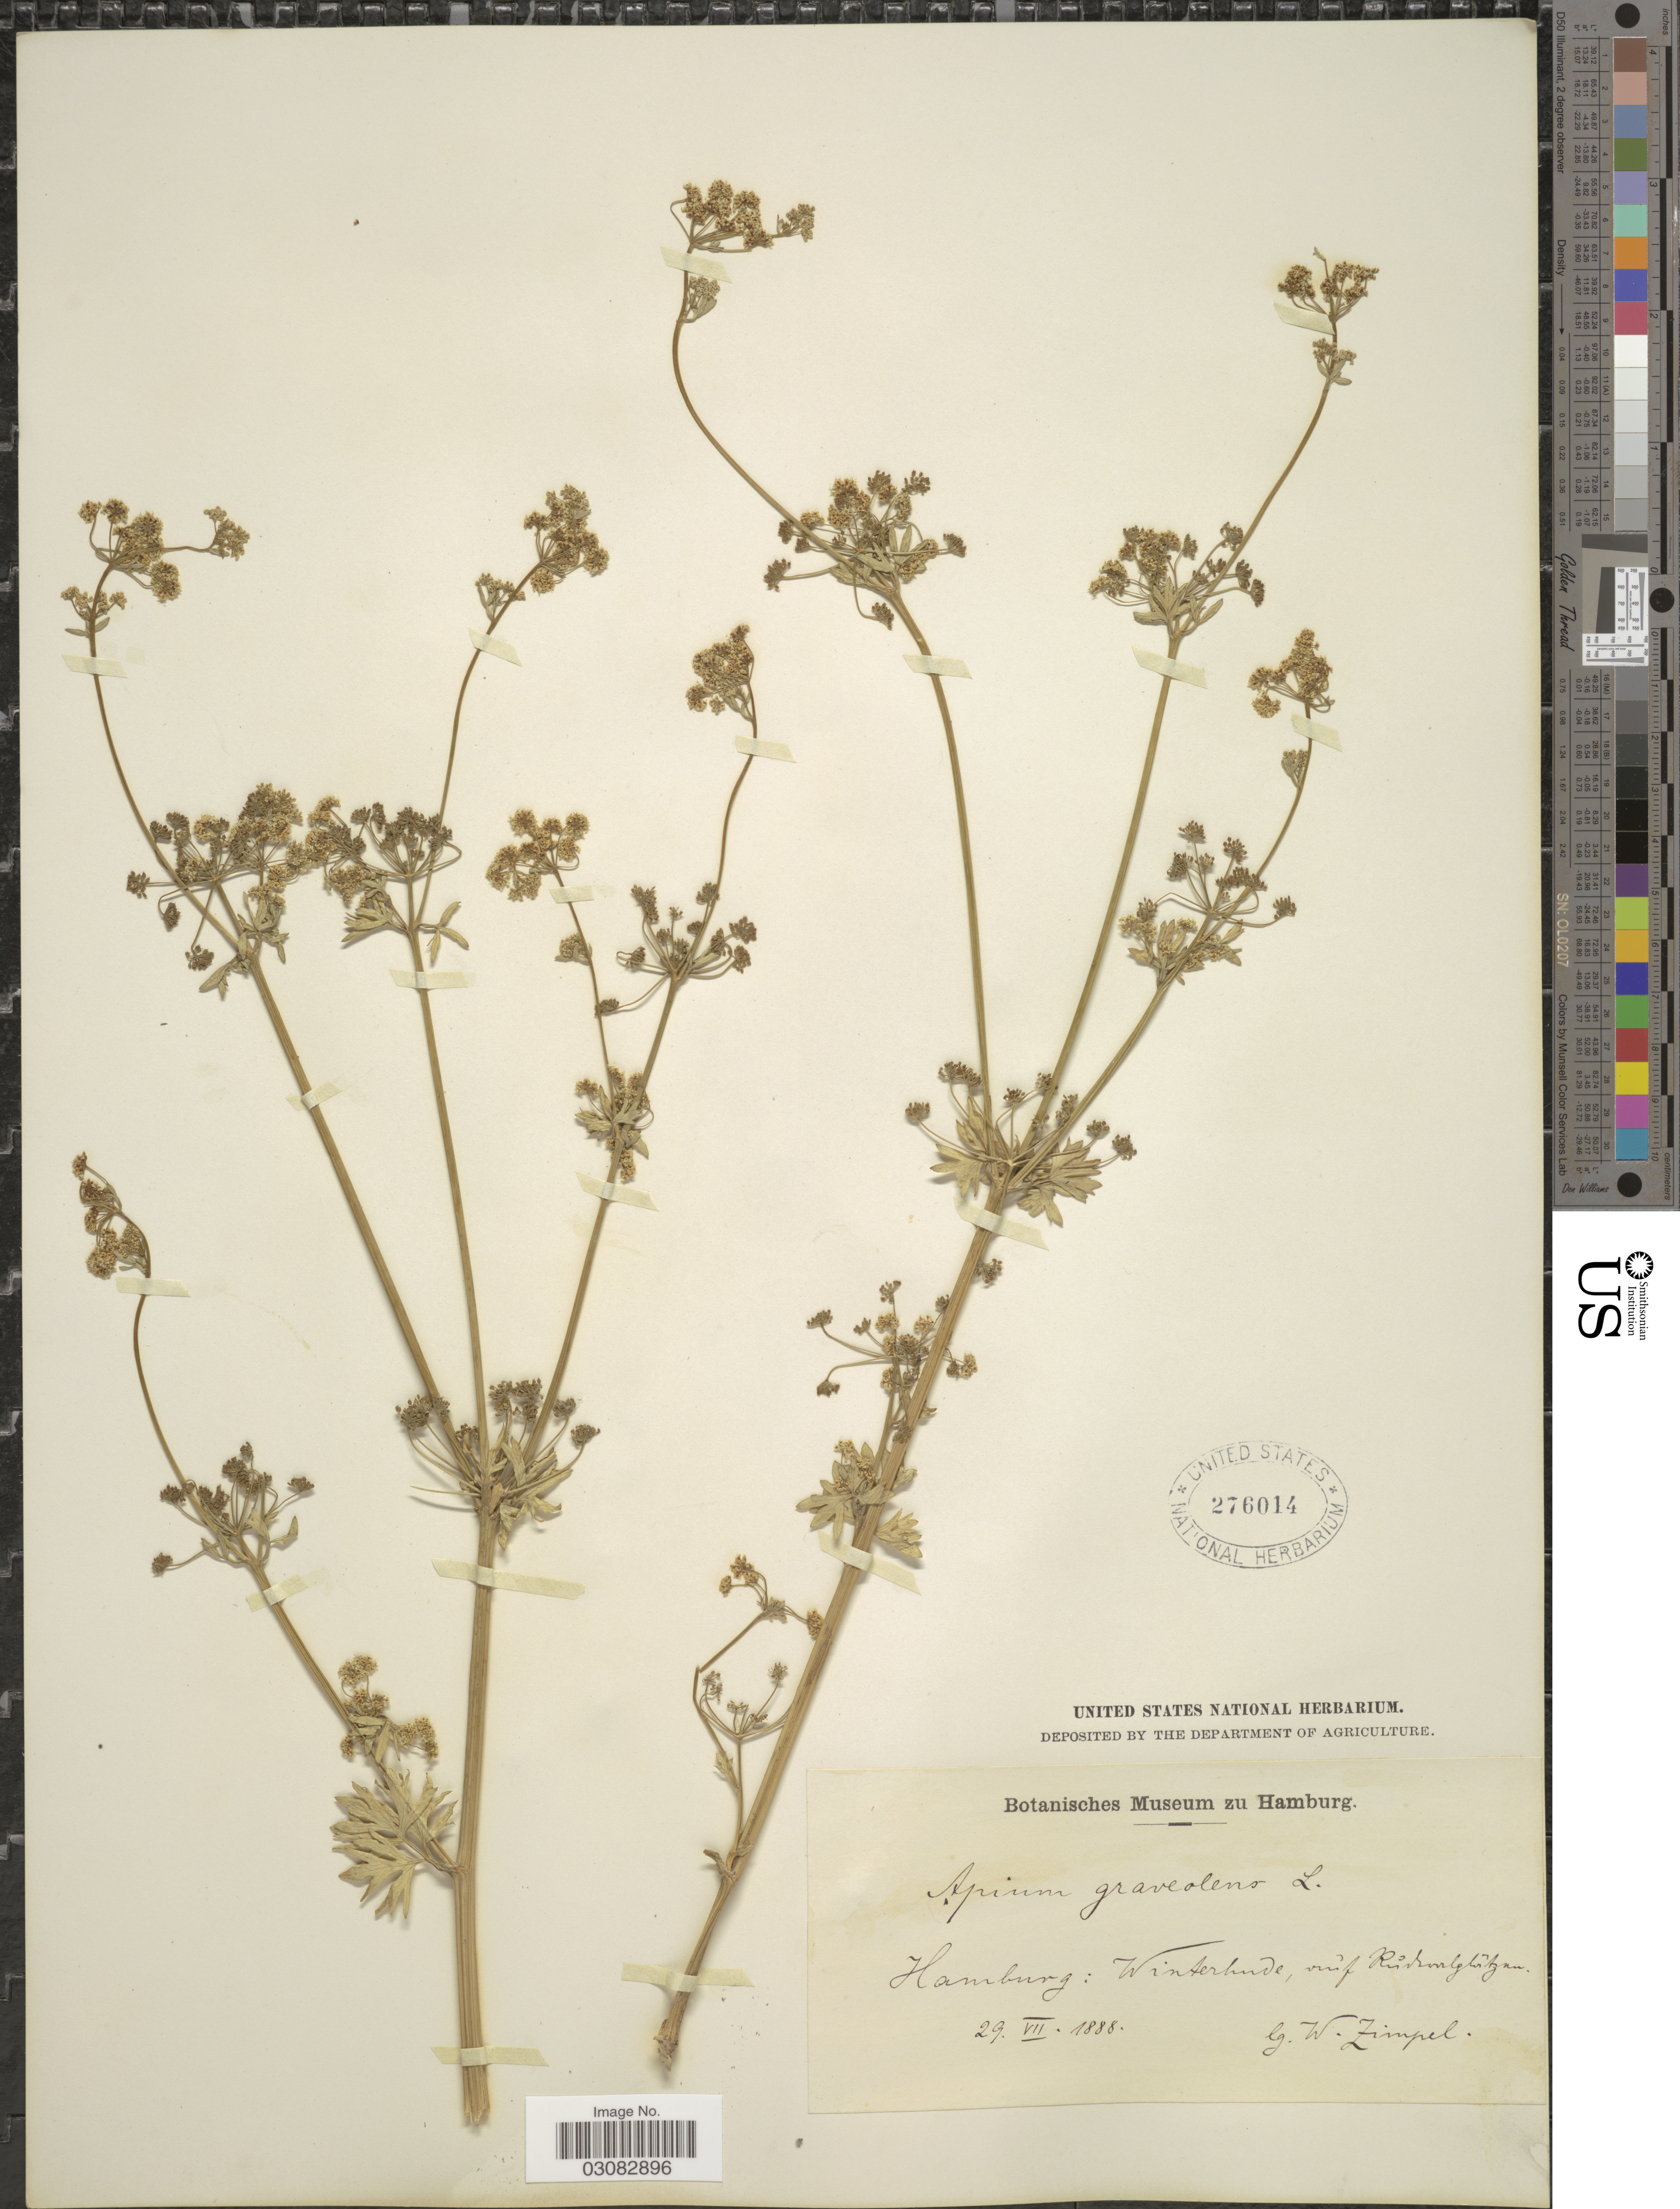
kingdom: Plantae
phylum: Tracheophyta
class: Magnoliopsida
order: Apiales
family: Apiaceae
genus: Apium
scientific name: Apium graveolens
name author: L.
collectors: W. Zimpel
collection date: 1888-07-29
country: Germany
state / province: Hamburg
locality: Hamburg: Winterhude, auf Rudelglotzen [interpreted].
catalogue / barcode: US 276014